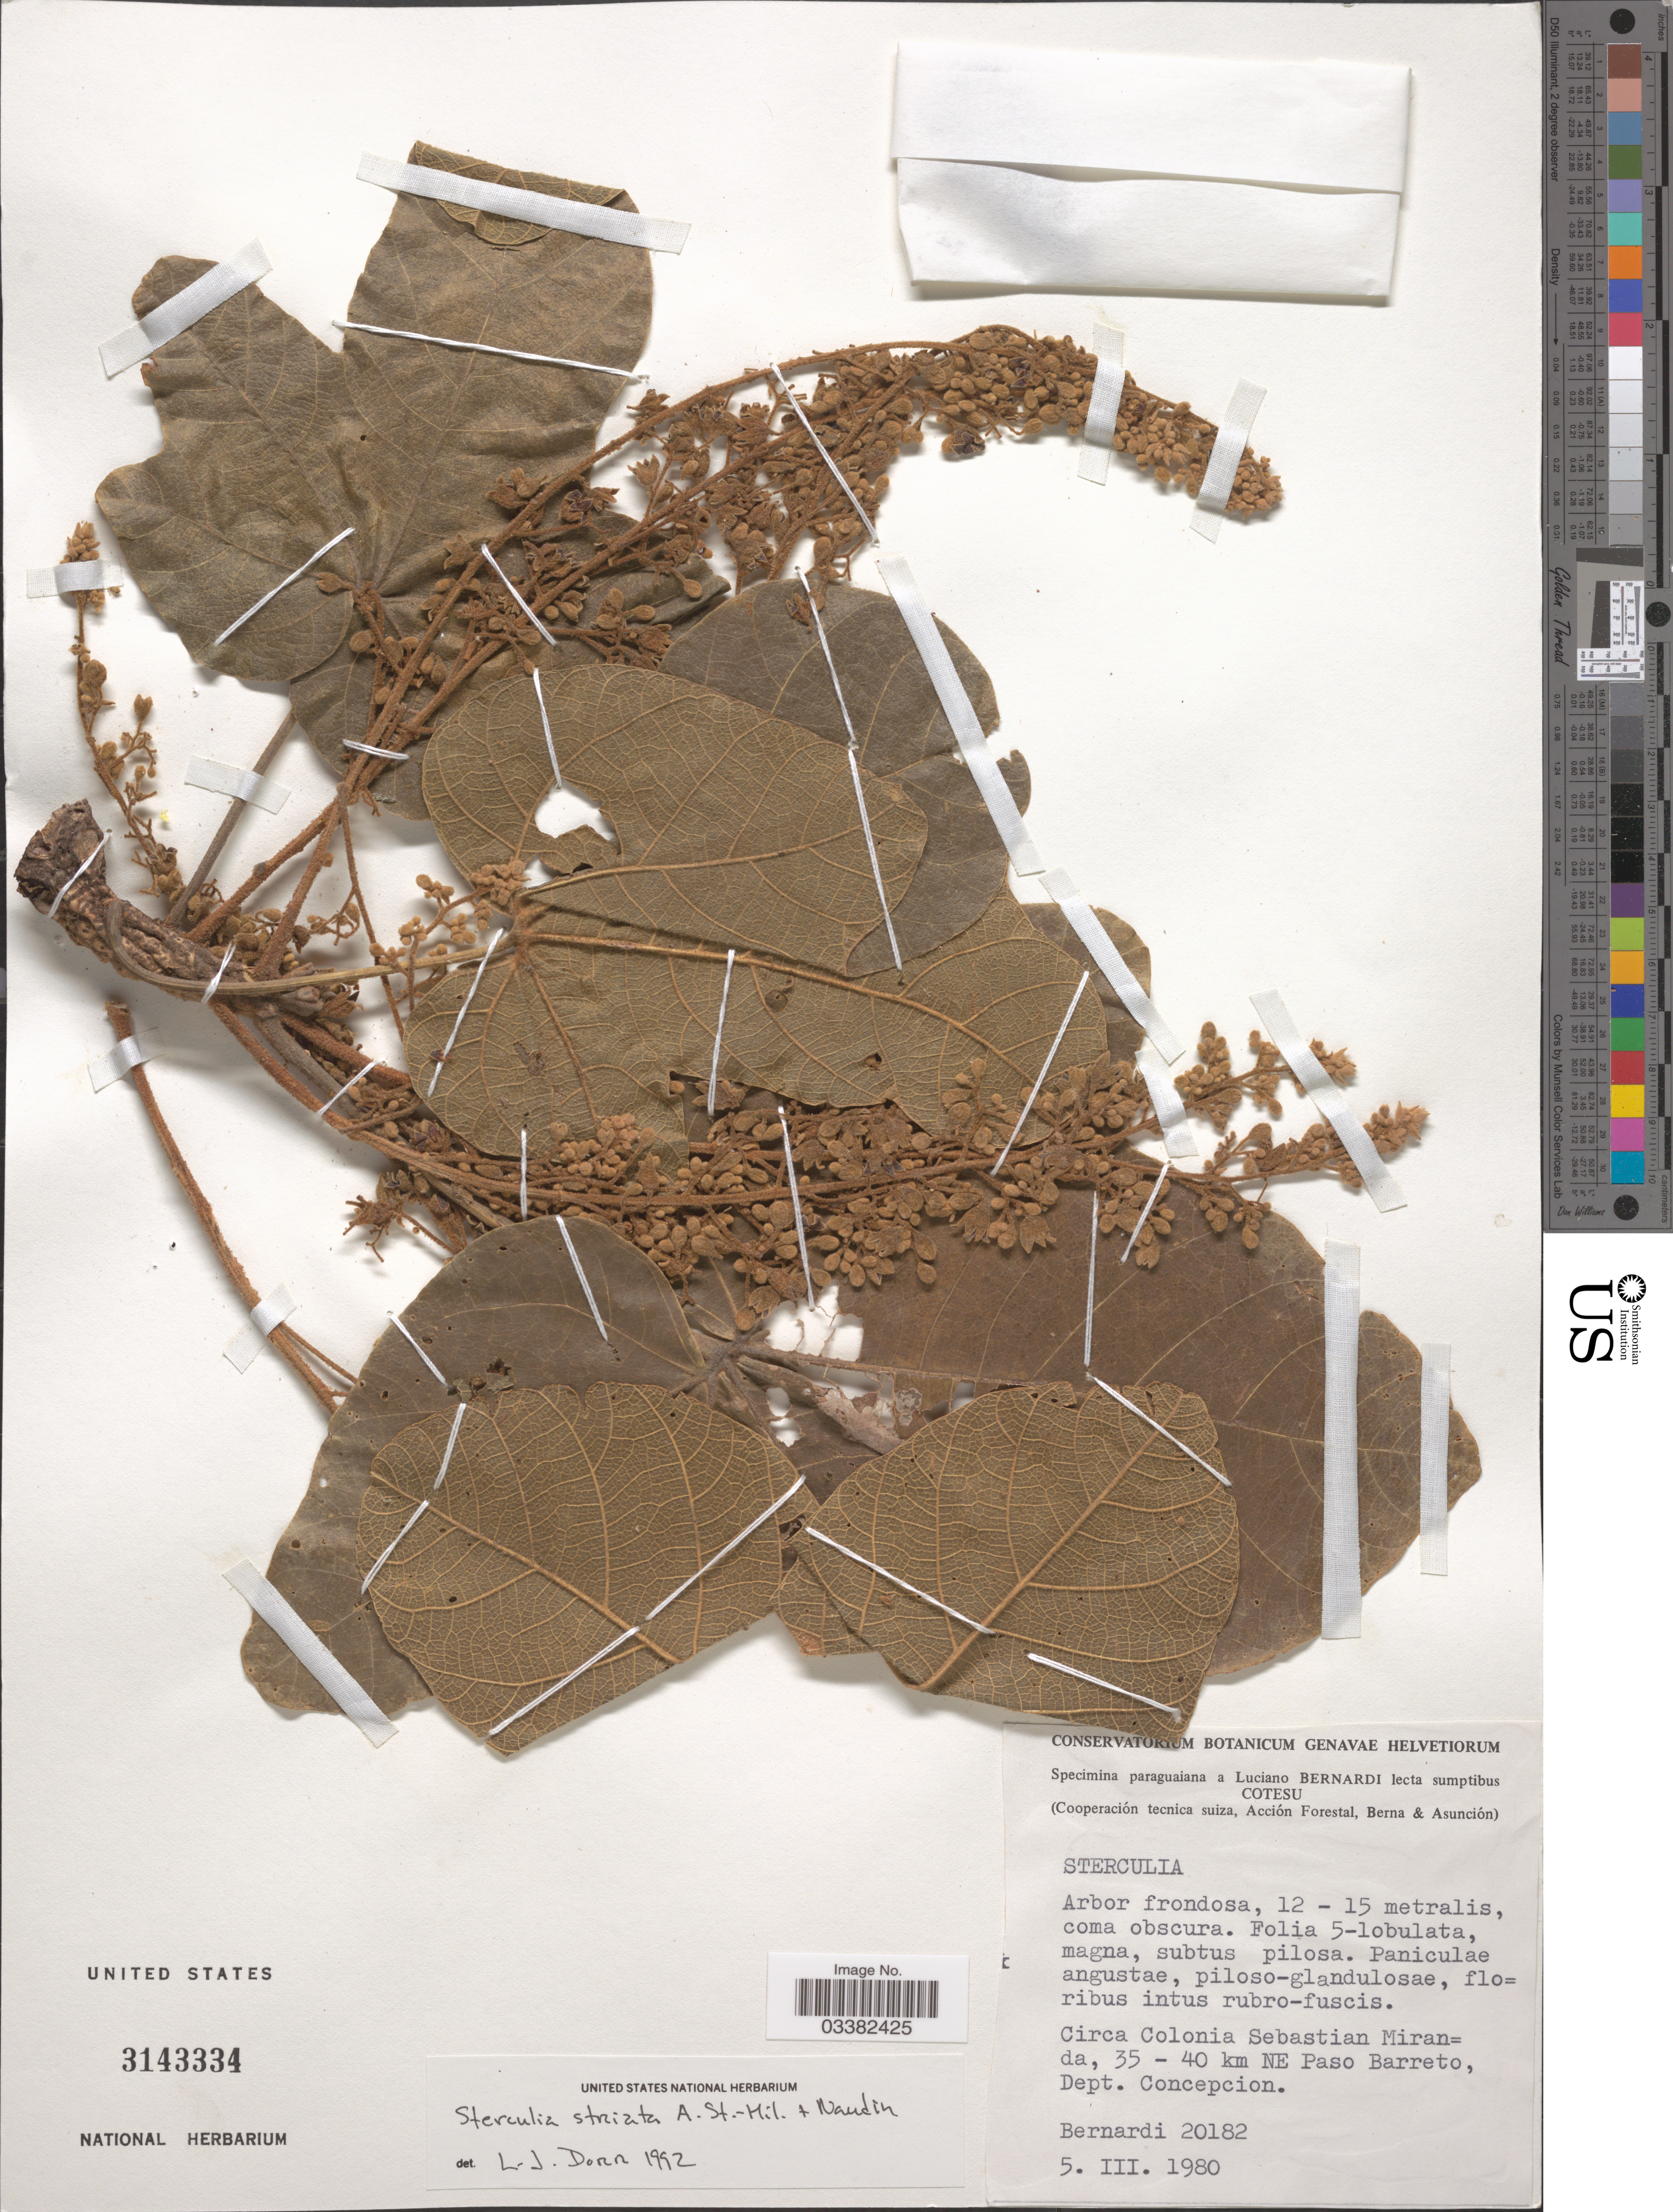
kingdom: Plantae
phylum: Tracheophyta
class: Magnoliopsida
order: Malvales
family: Malvaceae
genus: Sterculia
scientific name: Sterculia striata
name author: A. St.-Hil. & Naudin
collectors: L. Bernardi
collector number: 20182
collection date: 1980-03-05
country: Paraguay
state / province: Concepcion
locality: Circa Colonia Sebastian Miranda, 35-40 km NE Paso Barreto, Dept. Concepcion.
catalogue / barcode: US 3143334